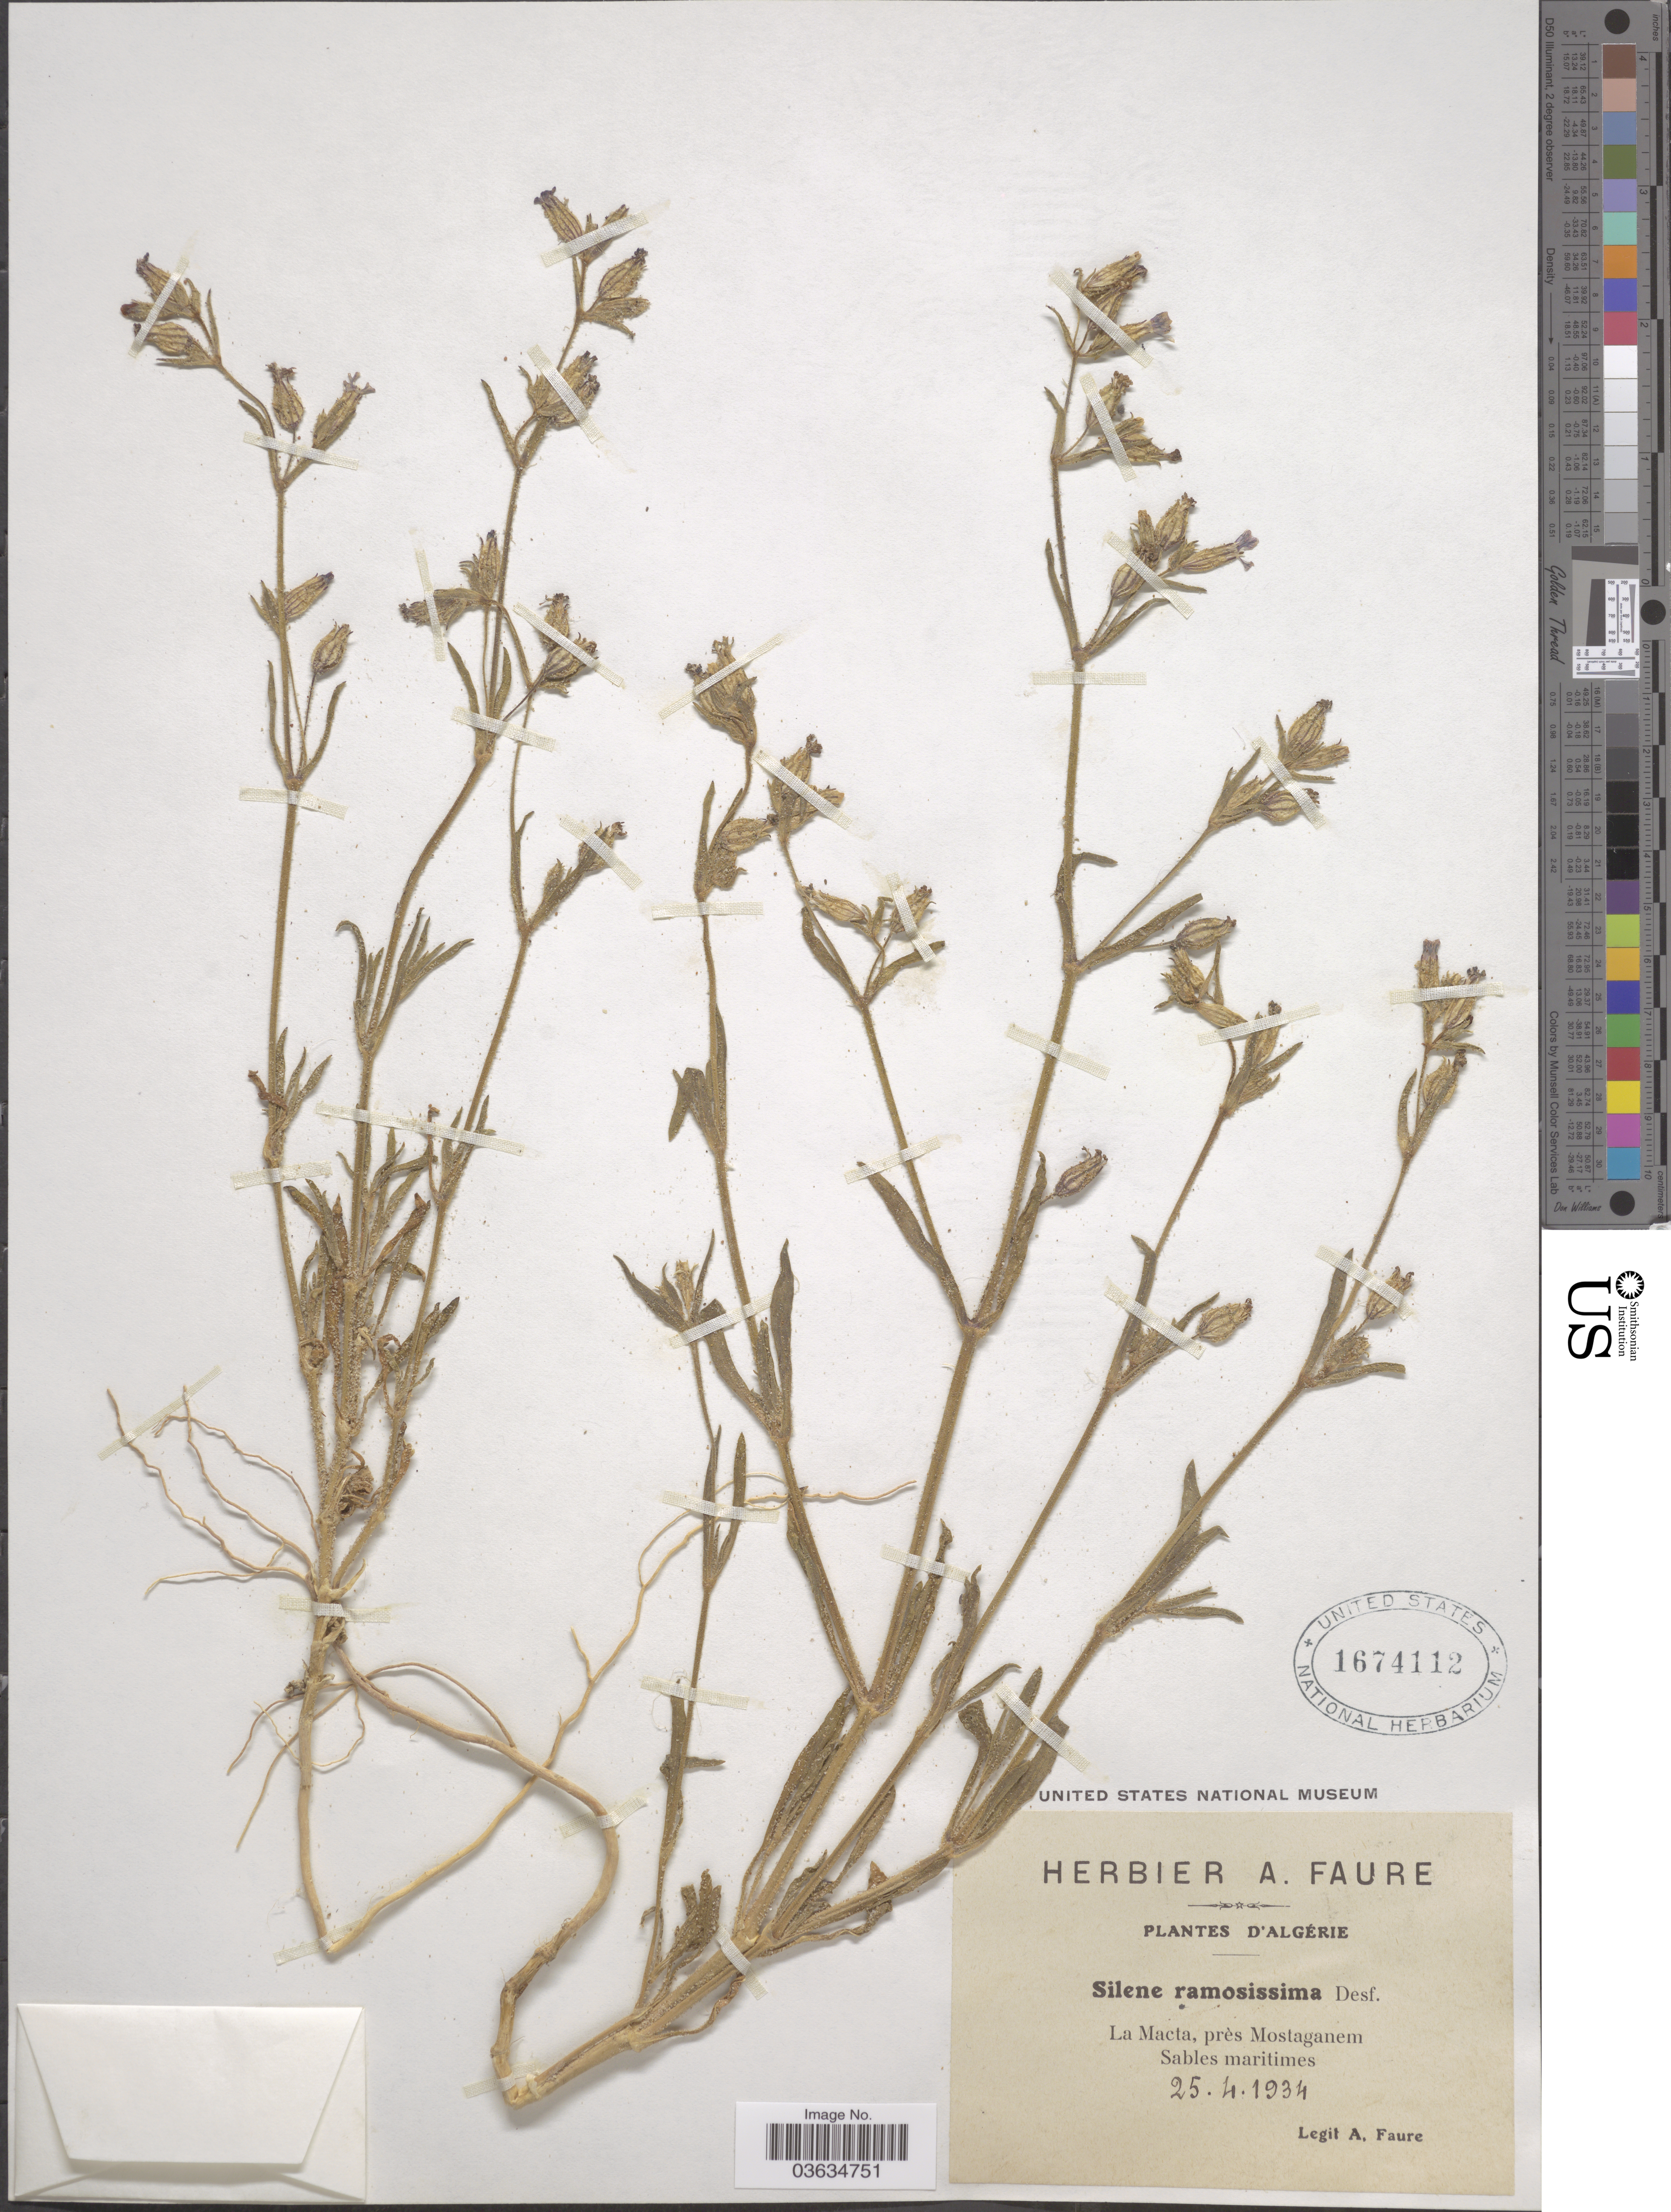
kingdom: Plantae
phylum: Tracheophyta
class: Magnoliopsida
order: Caryophyllales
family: Caryophyllaceae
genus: Silene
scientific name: Silene ramosissima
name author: Desf.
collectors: A. Faure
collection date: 1934-04-25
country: Algeria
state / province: Mostaganem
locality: Algérie. La Macta, près Mostaganem Sables maritimes.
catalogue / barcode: US 1674112